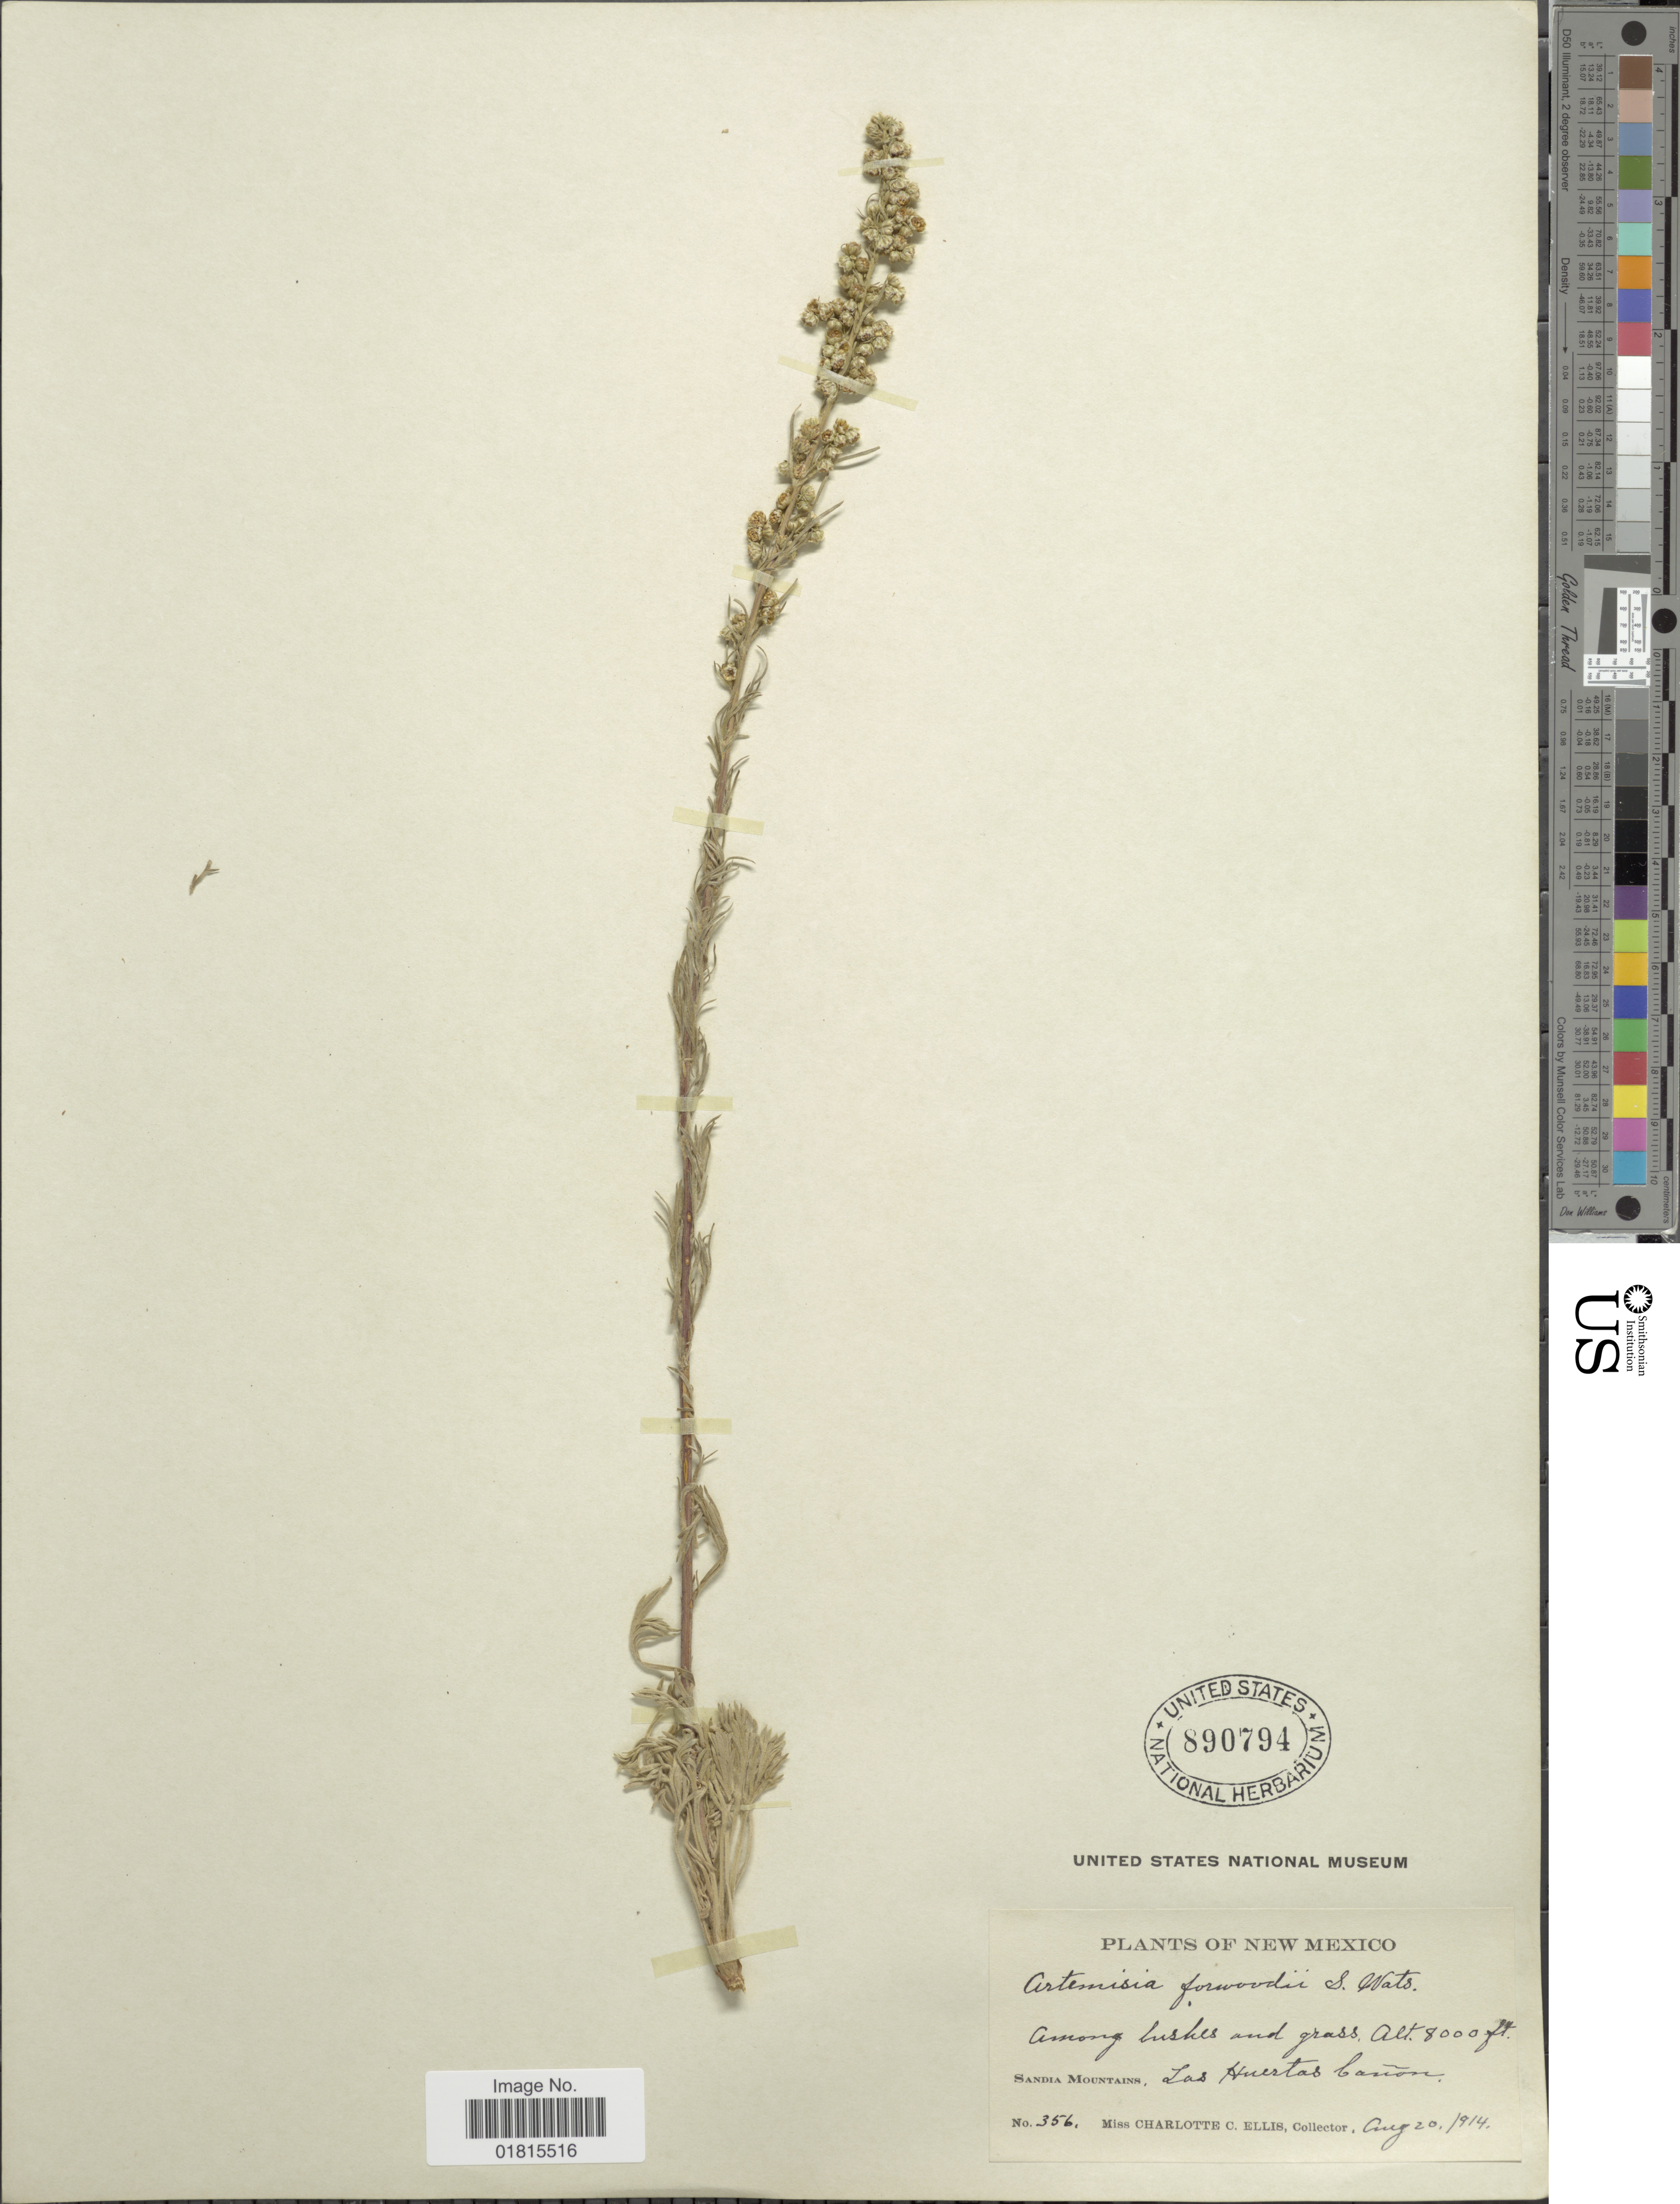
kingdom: Plantae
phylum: Tracheophyta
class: Magnoliopsida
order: Asterales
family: Asteraceae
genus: Artemisia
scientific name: Artemisia forwoodii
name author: S. Watson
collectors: C. C. Ellis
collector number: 356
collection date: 1914-08-20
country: United States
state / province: New Mexico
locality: Among bushes and grass. Sandia Mountains. Las Huertas Cañon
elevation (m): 2438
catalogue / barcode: US 890794